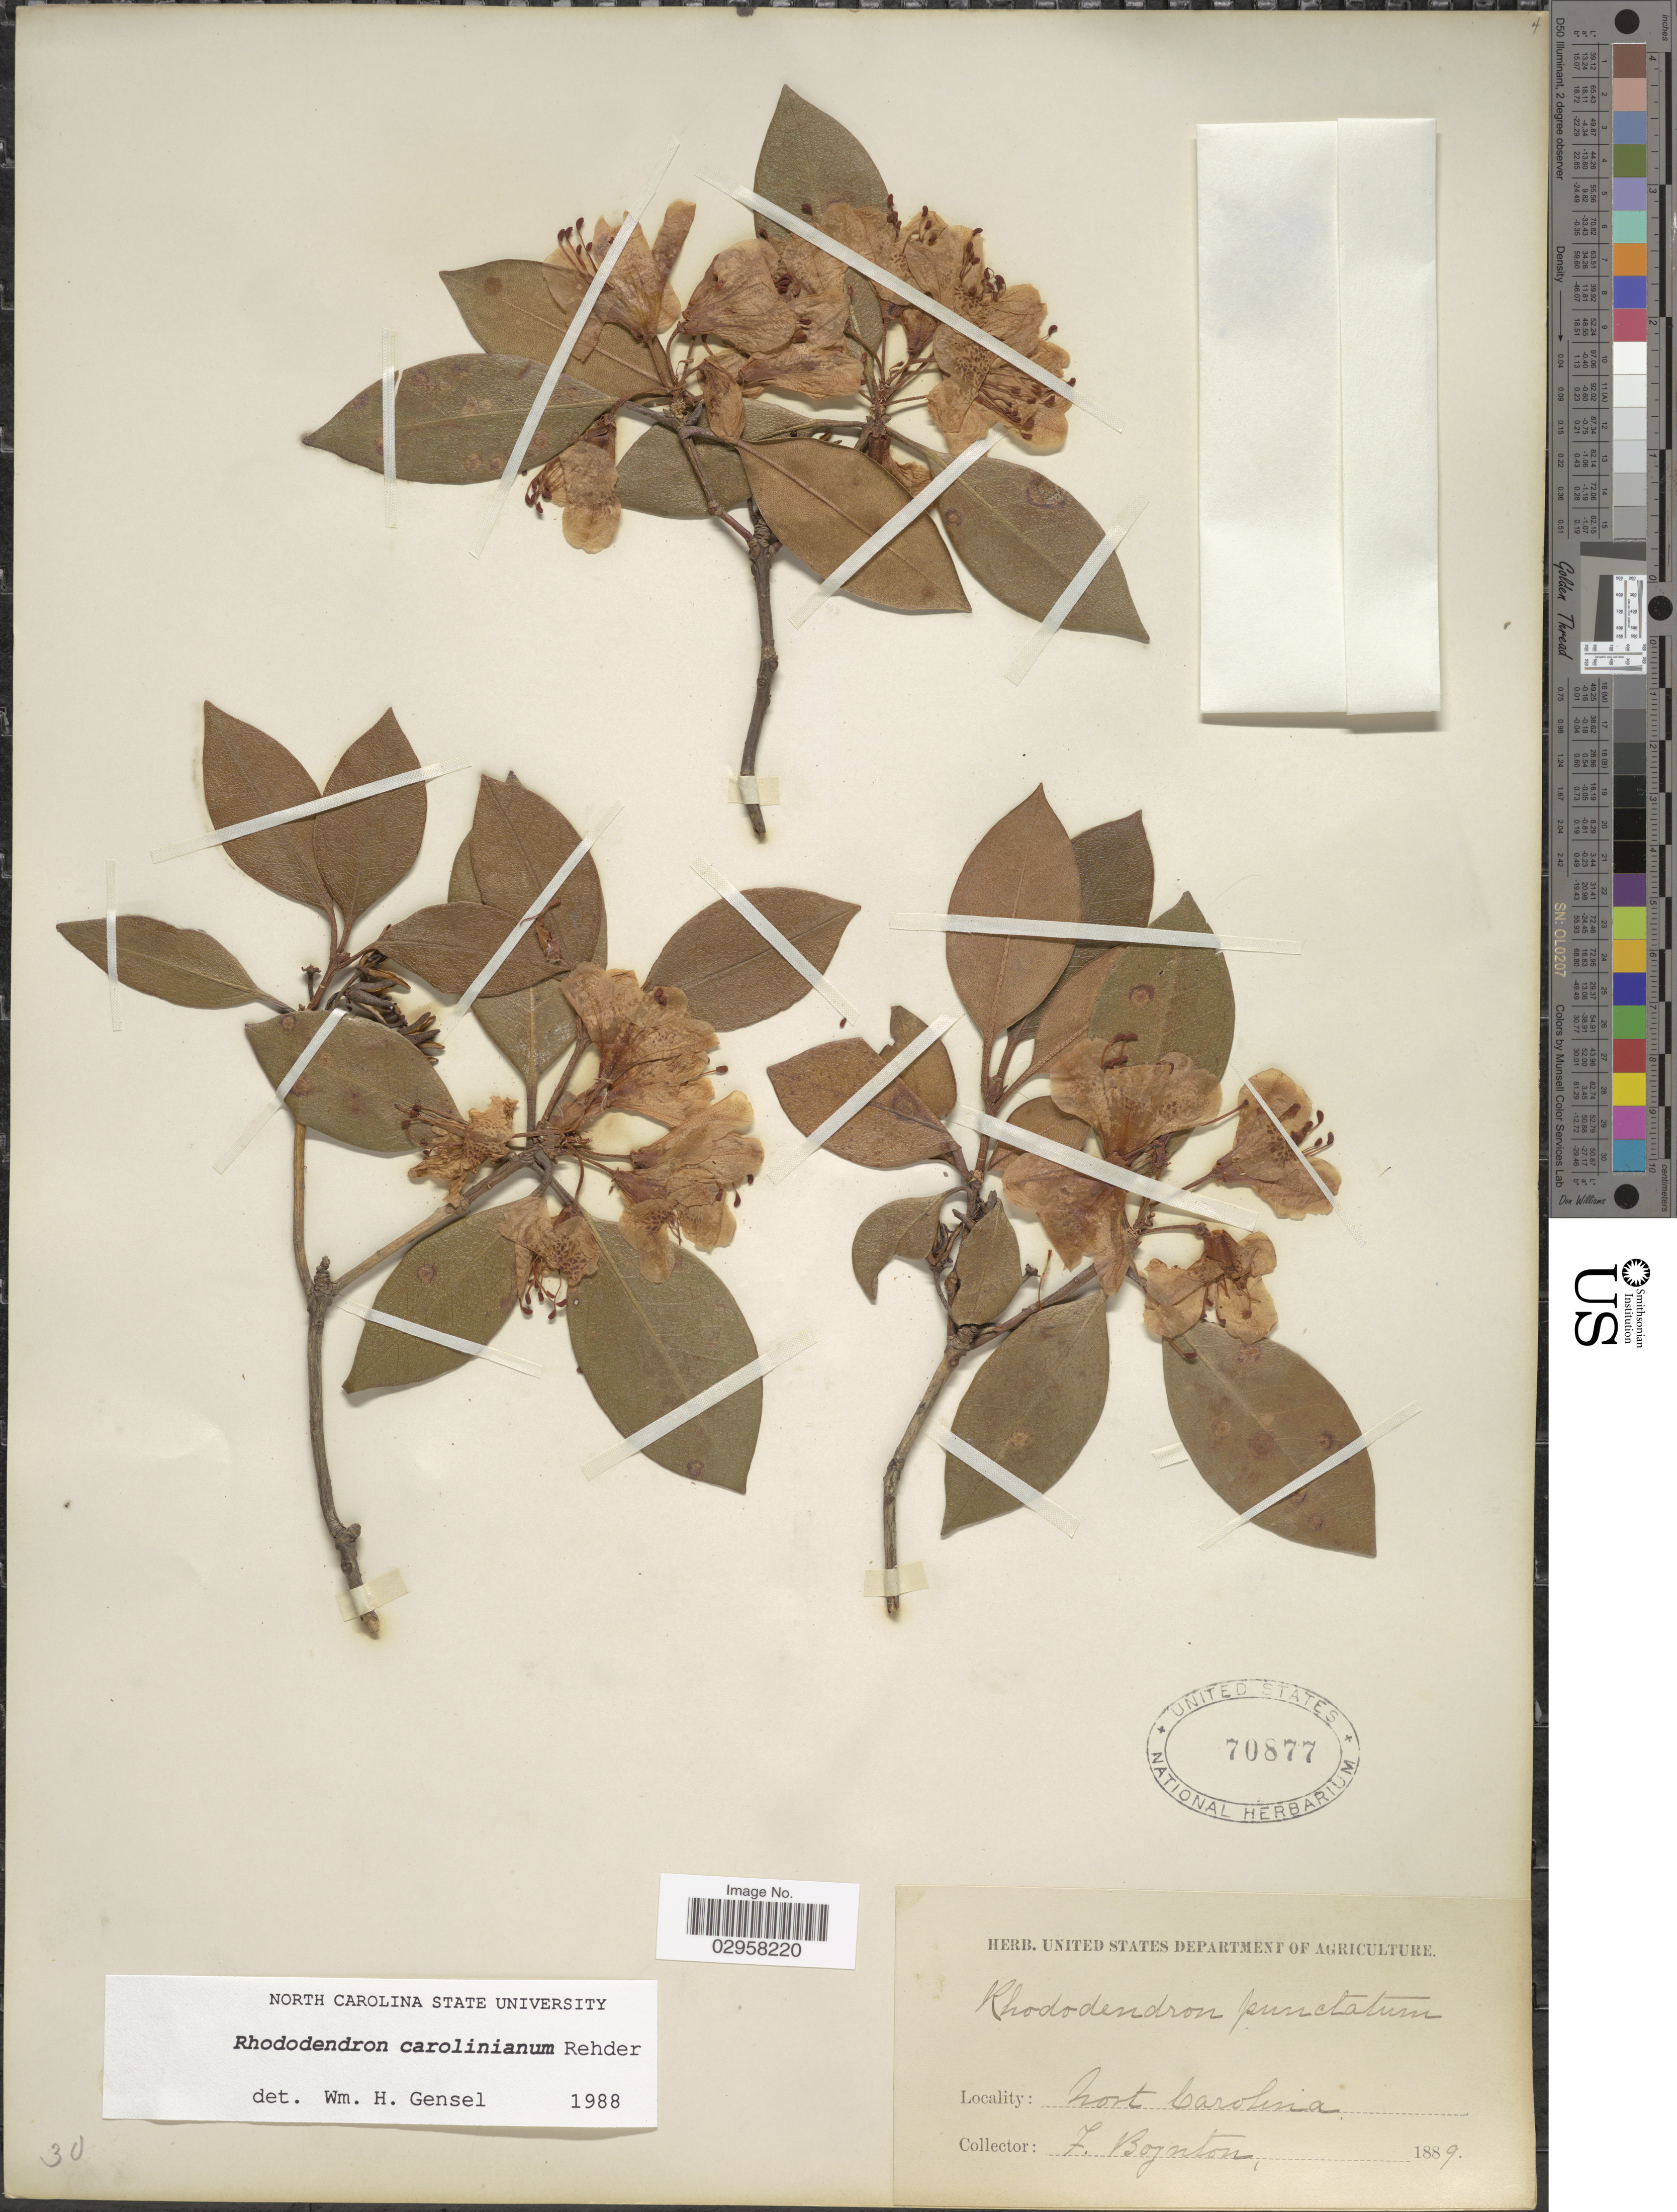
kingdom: Plantae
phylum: Tracheophyta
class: Magnoliopsida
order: Ericales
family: Ericaceae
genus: Rhododendron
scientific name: Rhododendron carolinianum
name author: Rehder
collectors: F. Boynton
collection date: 1889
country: United States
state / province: North Carolina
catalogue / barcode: US 70877